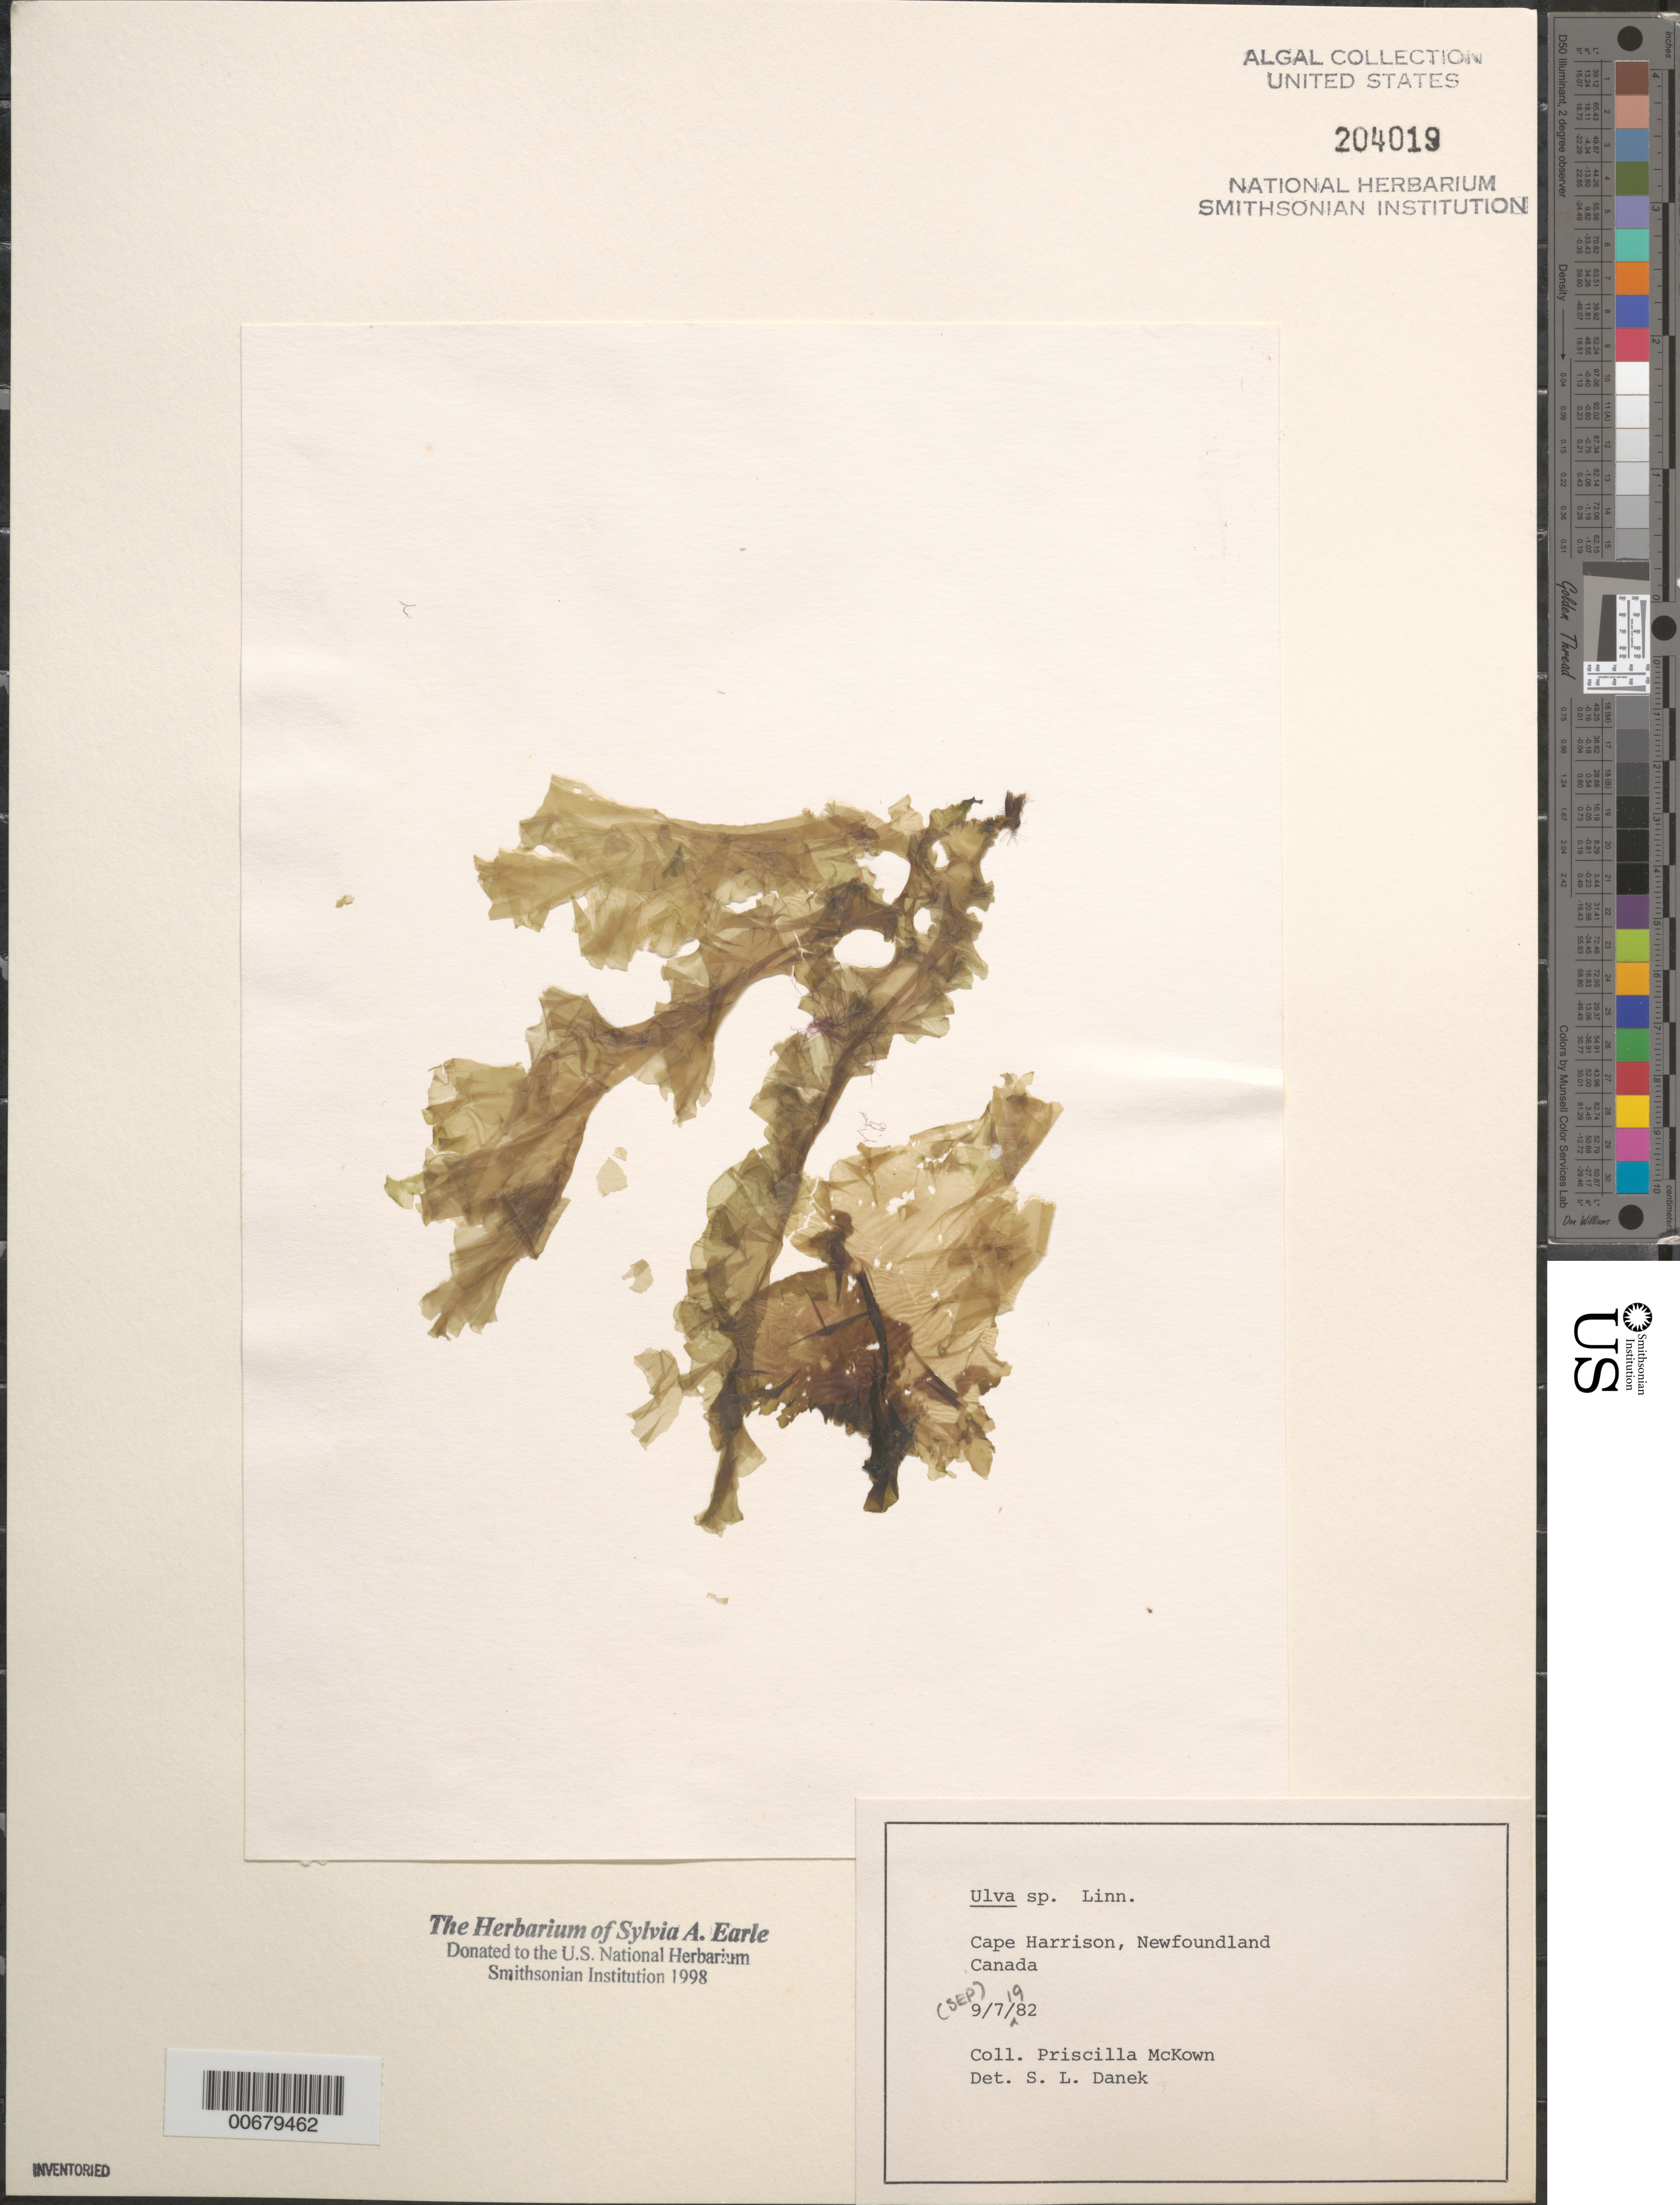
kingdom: Plantae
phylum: Chlorophyta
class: Ulvophyceae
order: Ulvales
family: Ulvaceae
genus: Ulva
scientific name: Ulva sp.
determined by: Danek, S. L.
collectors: P. McKown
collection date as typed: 07 Sep 1982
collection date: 1982-09-07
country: Canada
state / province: Newfoundland and Labrador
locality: Cape Harrison, Labrador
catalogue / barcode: US 204019